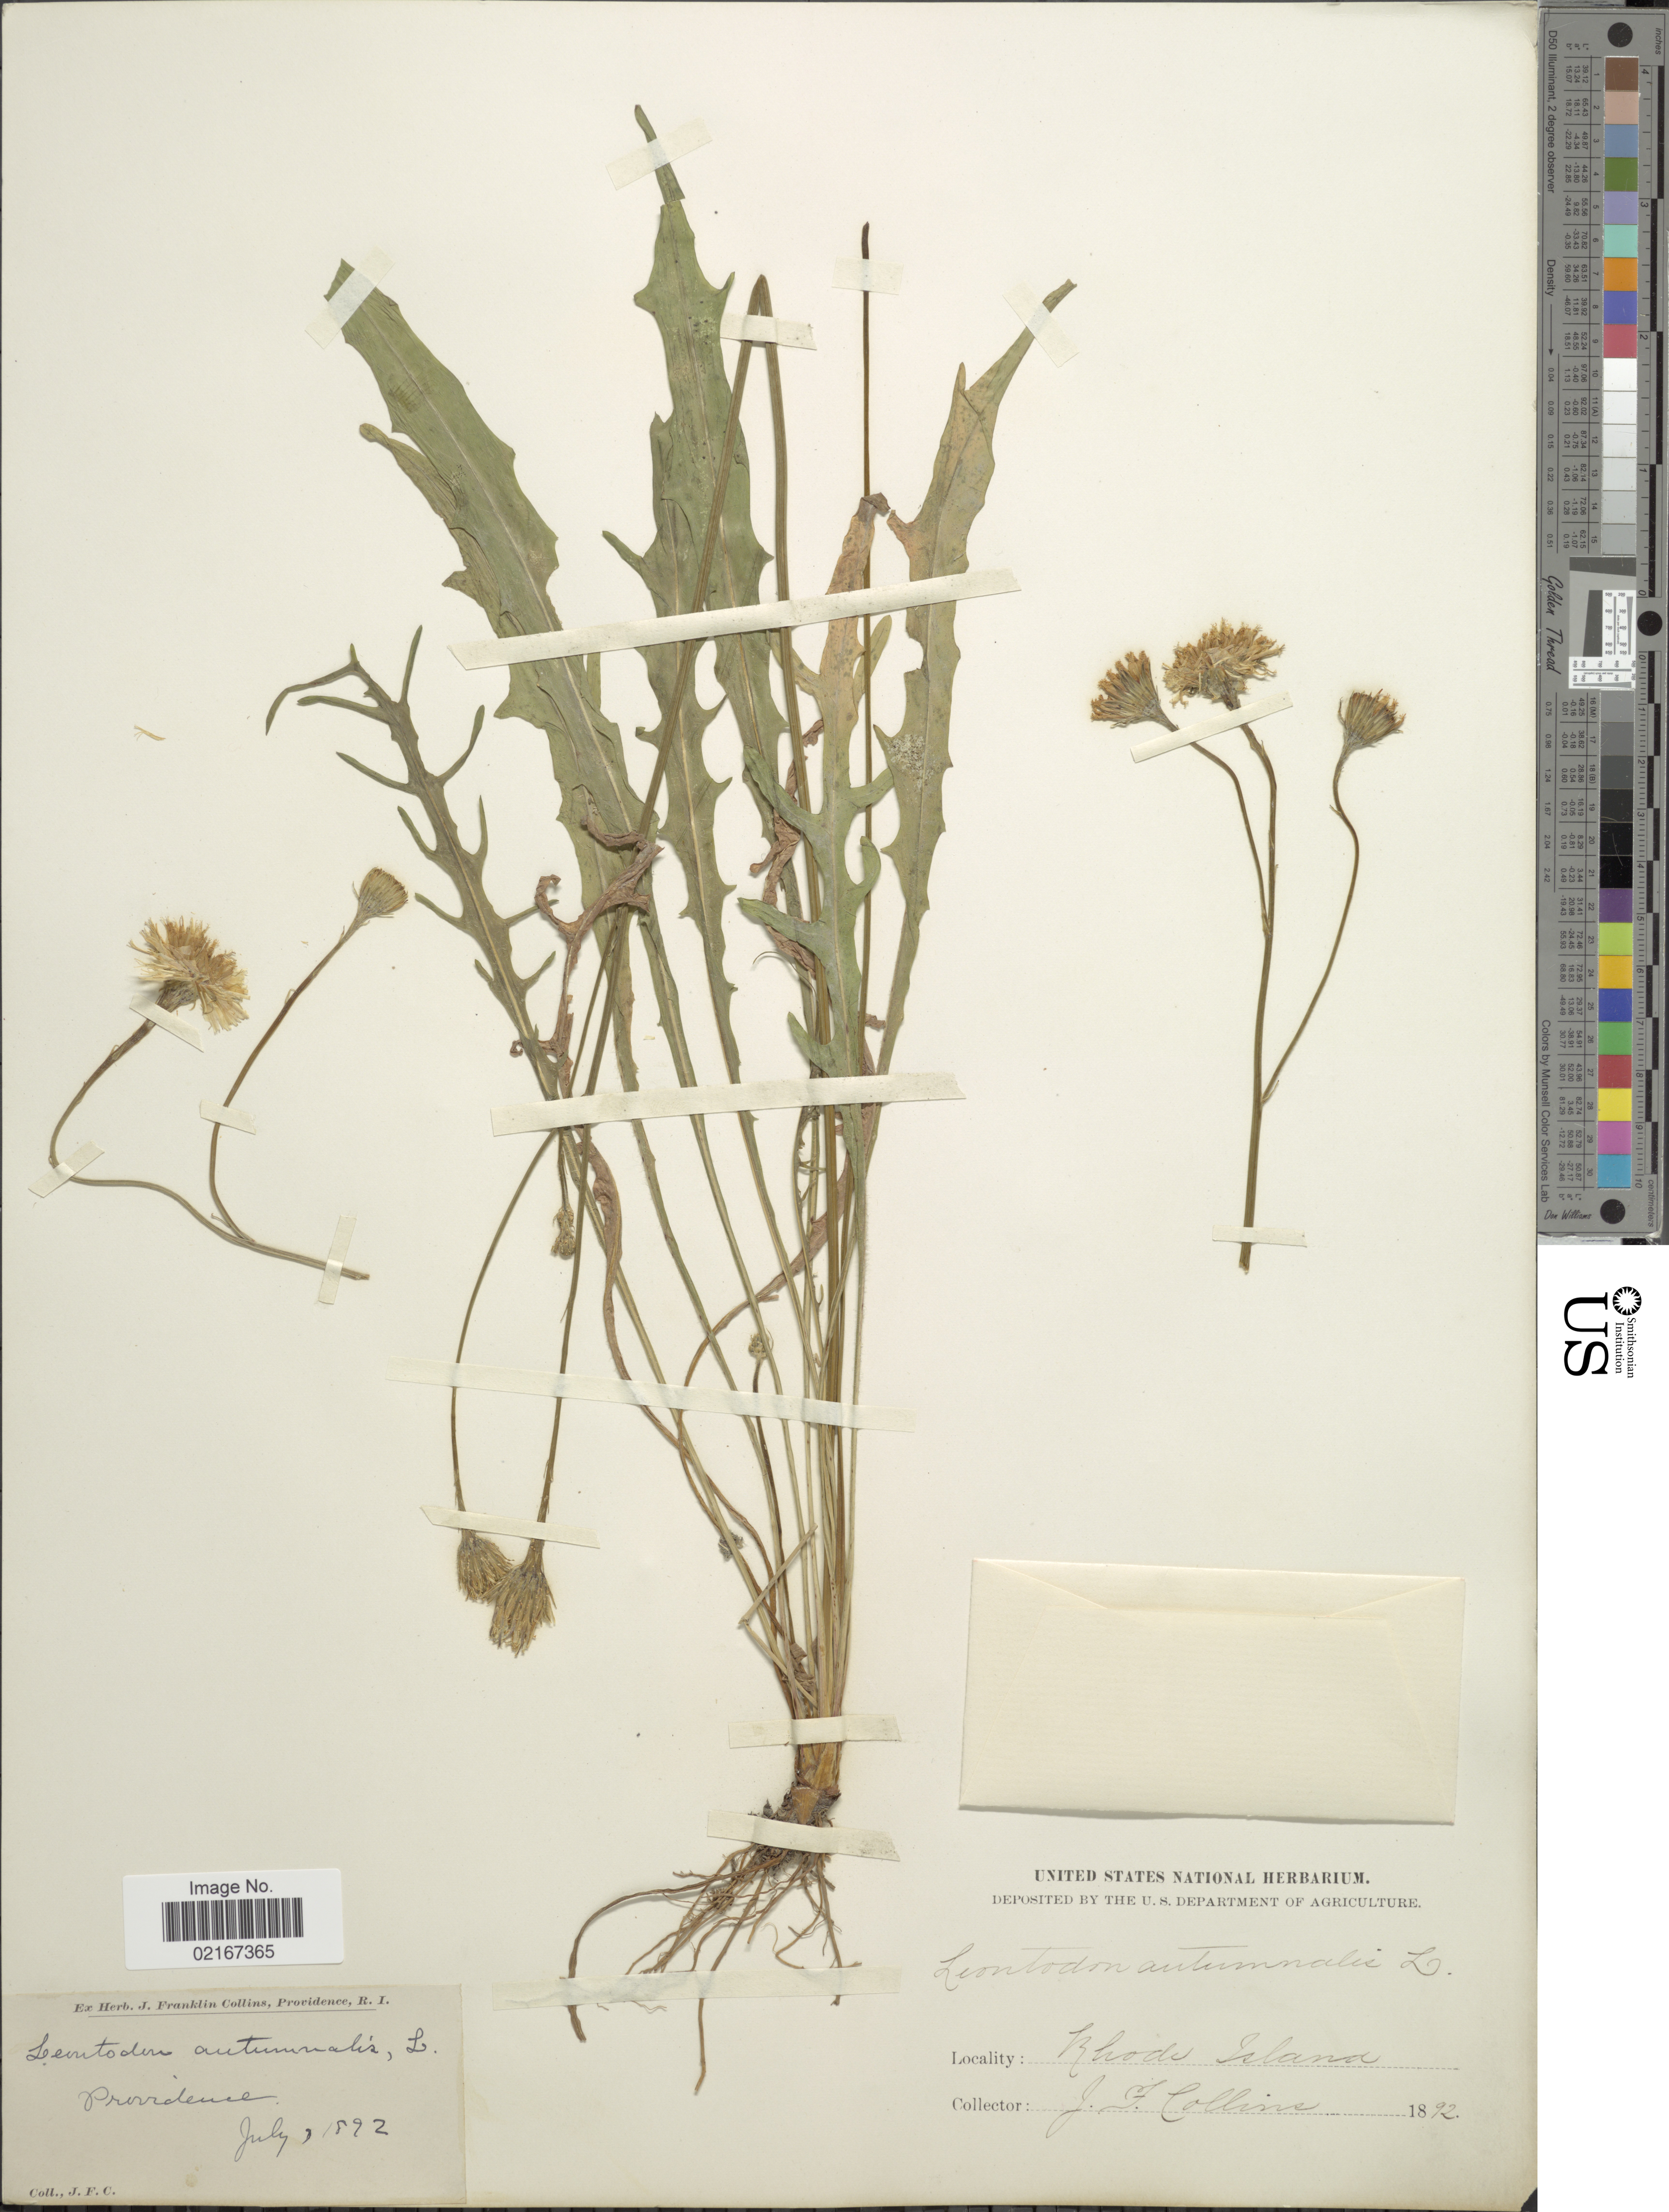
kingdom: Plantae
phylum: Tracheophyta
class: Magnoliopsida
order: Asterales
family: Asteraceae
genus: Scorzoneroides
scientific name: Scorzoneroides autumnalis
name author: (L.) Moench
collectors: J. Collins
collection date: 1892-07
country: United States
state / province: Rhode Island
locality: Providence